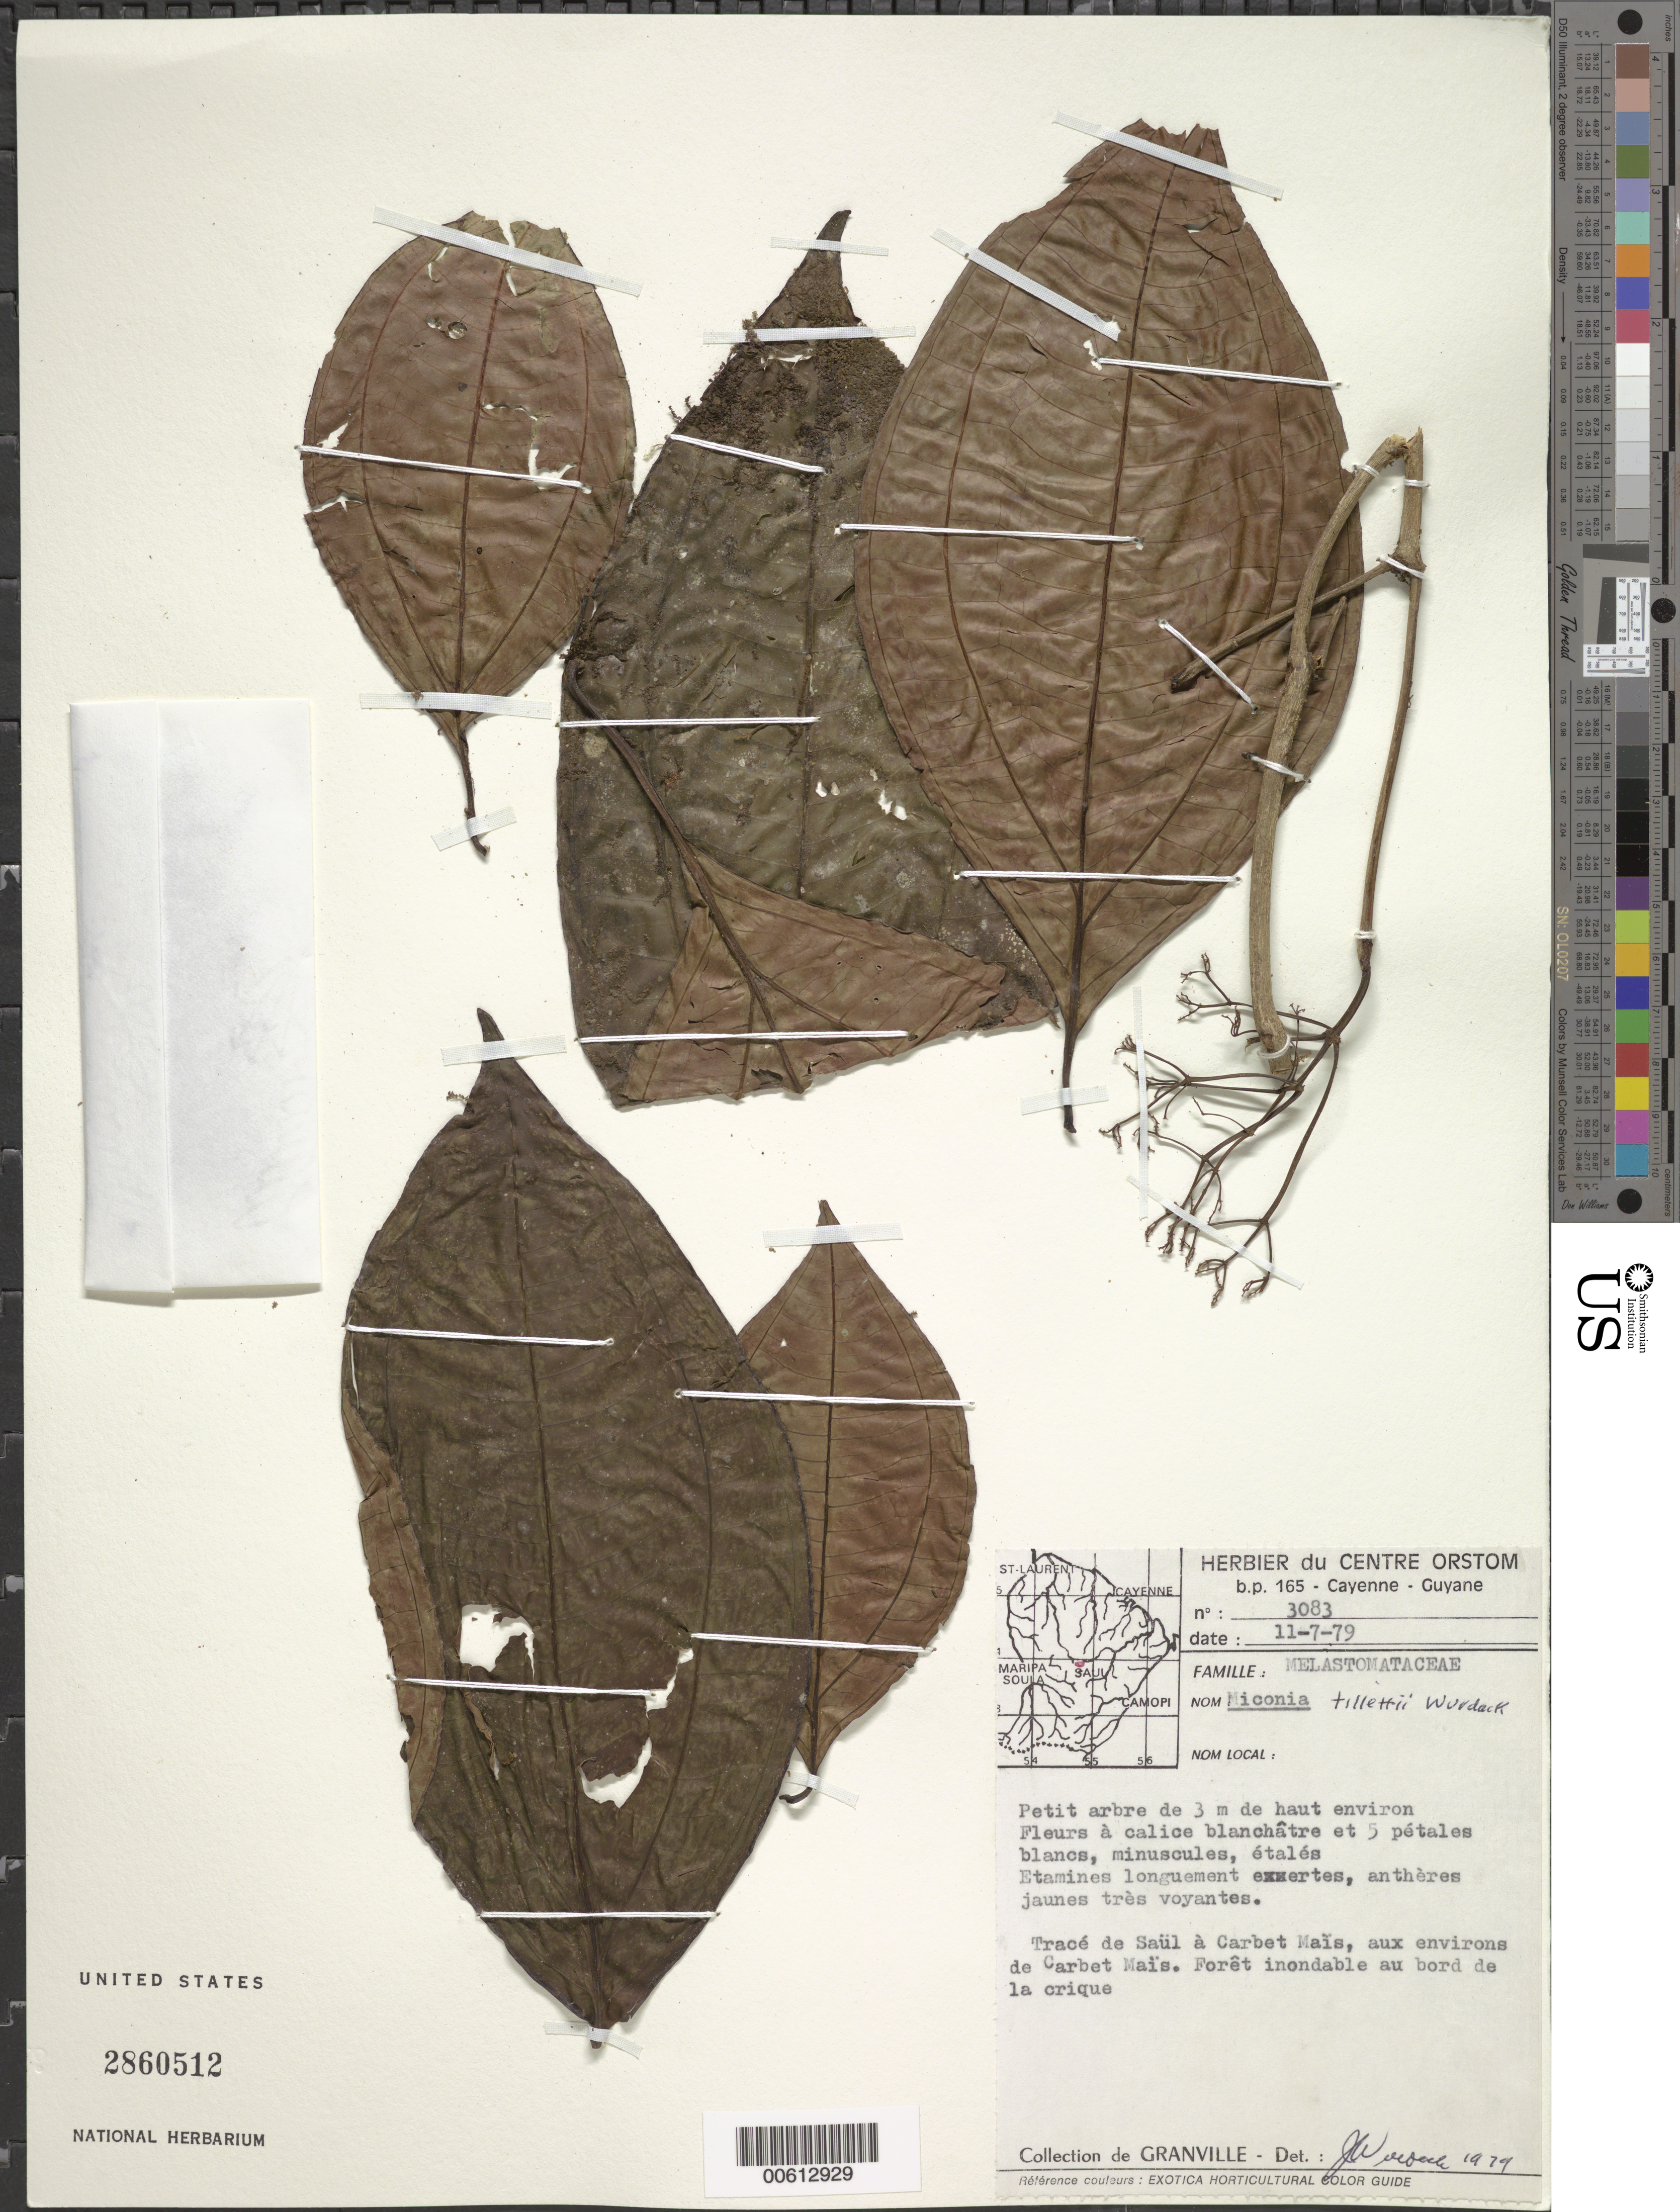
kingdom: Plantae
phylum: Tracheophyta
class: Magnoliopsida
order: Myrtales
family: Melastomataceae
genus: Miconia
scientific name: Miconia tillettii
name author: Wurdack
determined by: Wurdack, John J., (US), US (UNITED STATES)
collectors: J.-J. de Granville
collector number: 3083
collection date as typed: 11-Jul-79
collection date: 1979-07-11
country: French Guiana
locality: Saül, à Carbet Maïs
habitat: Foret inondable au bord de la crique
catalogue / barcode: US 2860512